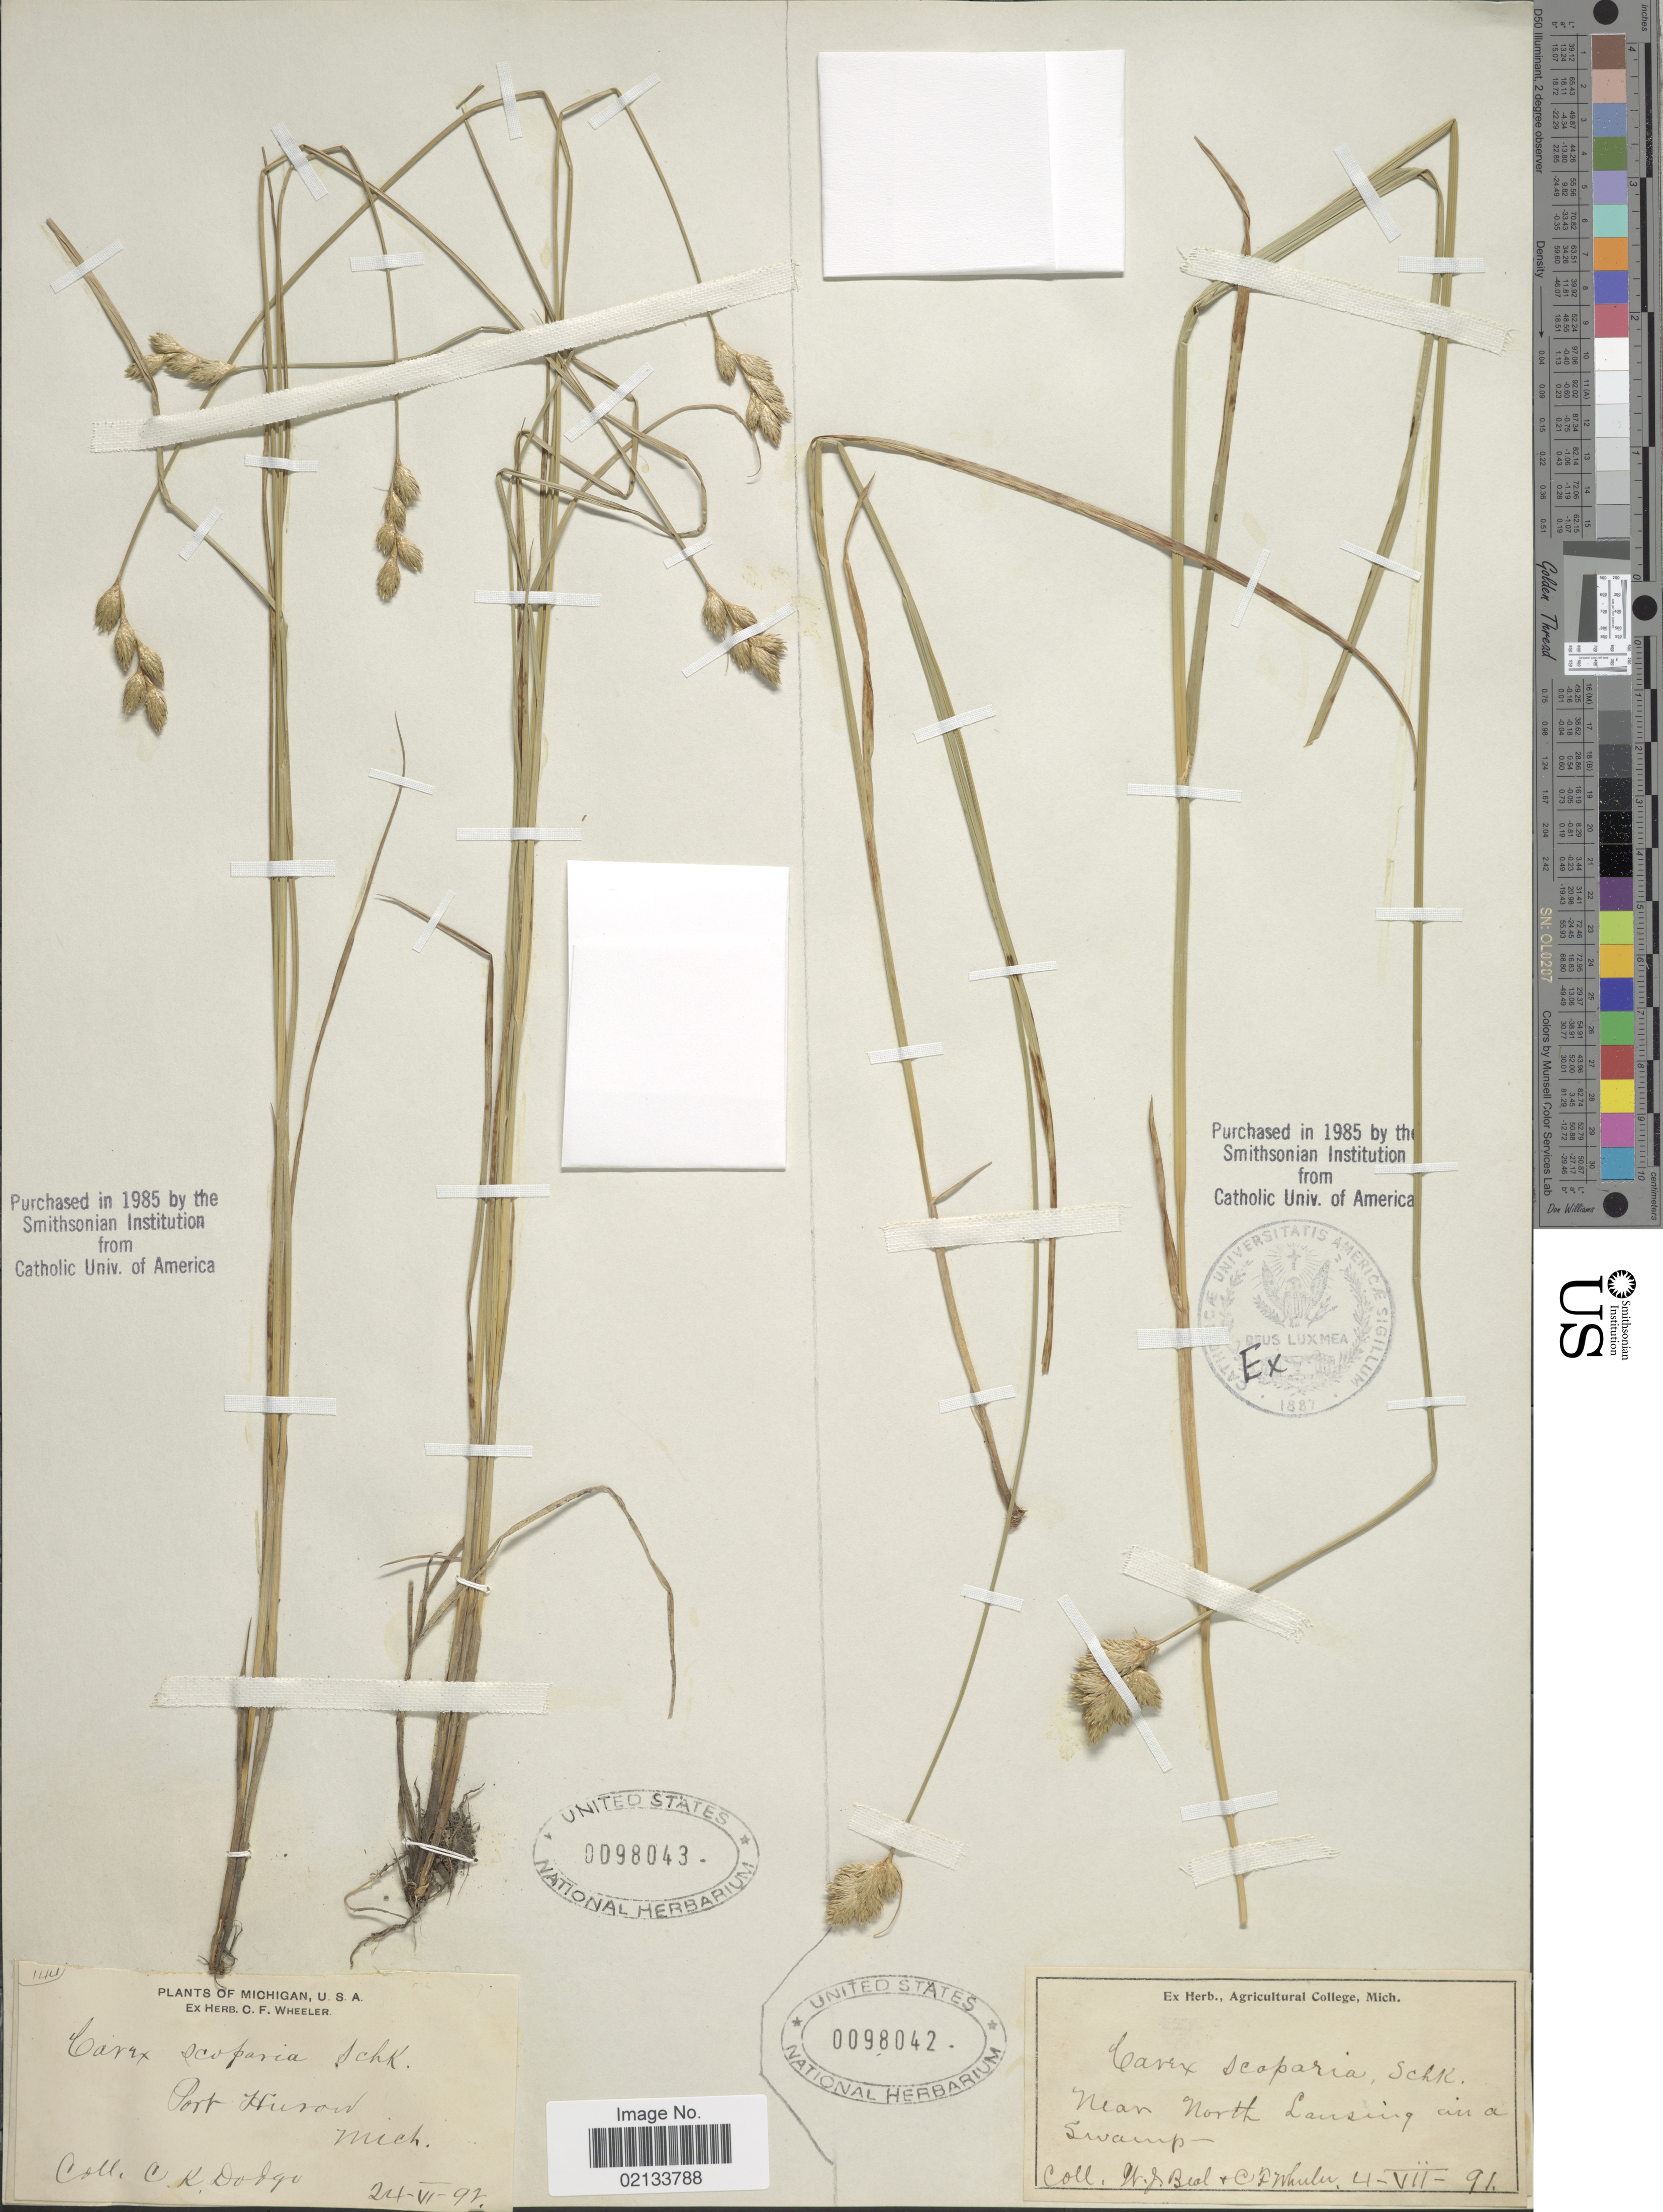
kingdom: Plantae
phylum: Tracheophyta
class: Liliopsida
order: Poales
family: Cyperaceae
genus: Carex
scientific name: Carex scoparia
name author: Schkuhr ex Willd.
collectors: W. J. Beal & C. Wheeler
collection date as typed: Transcribed d/m/y: 4/7/91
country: United States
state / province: Michigan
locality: Near North Lansing in a swamp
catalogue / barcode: US 98042